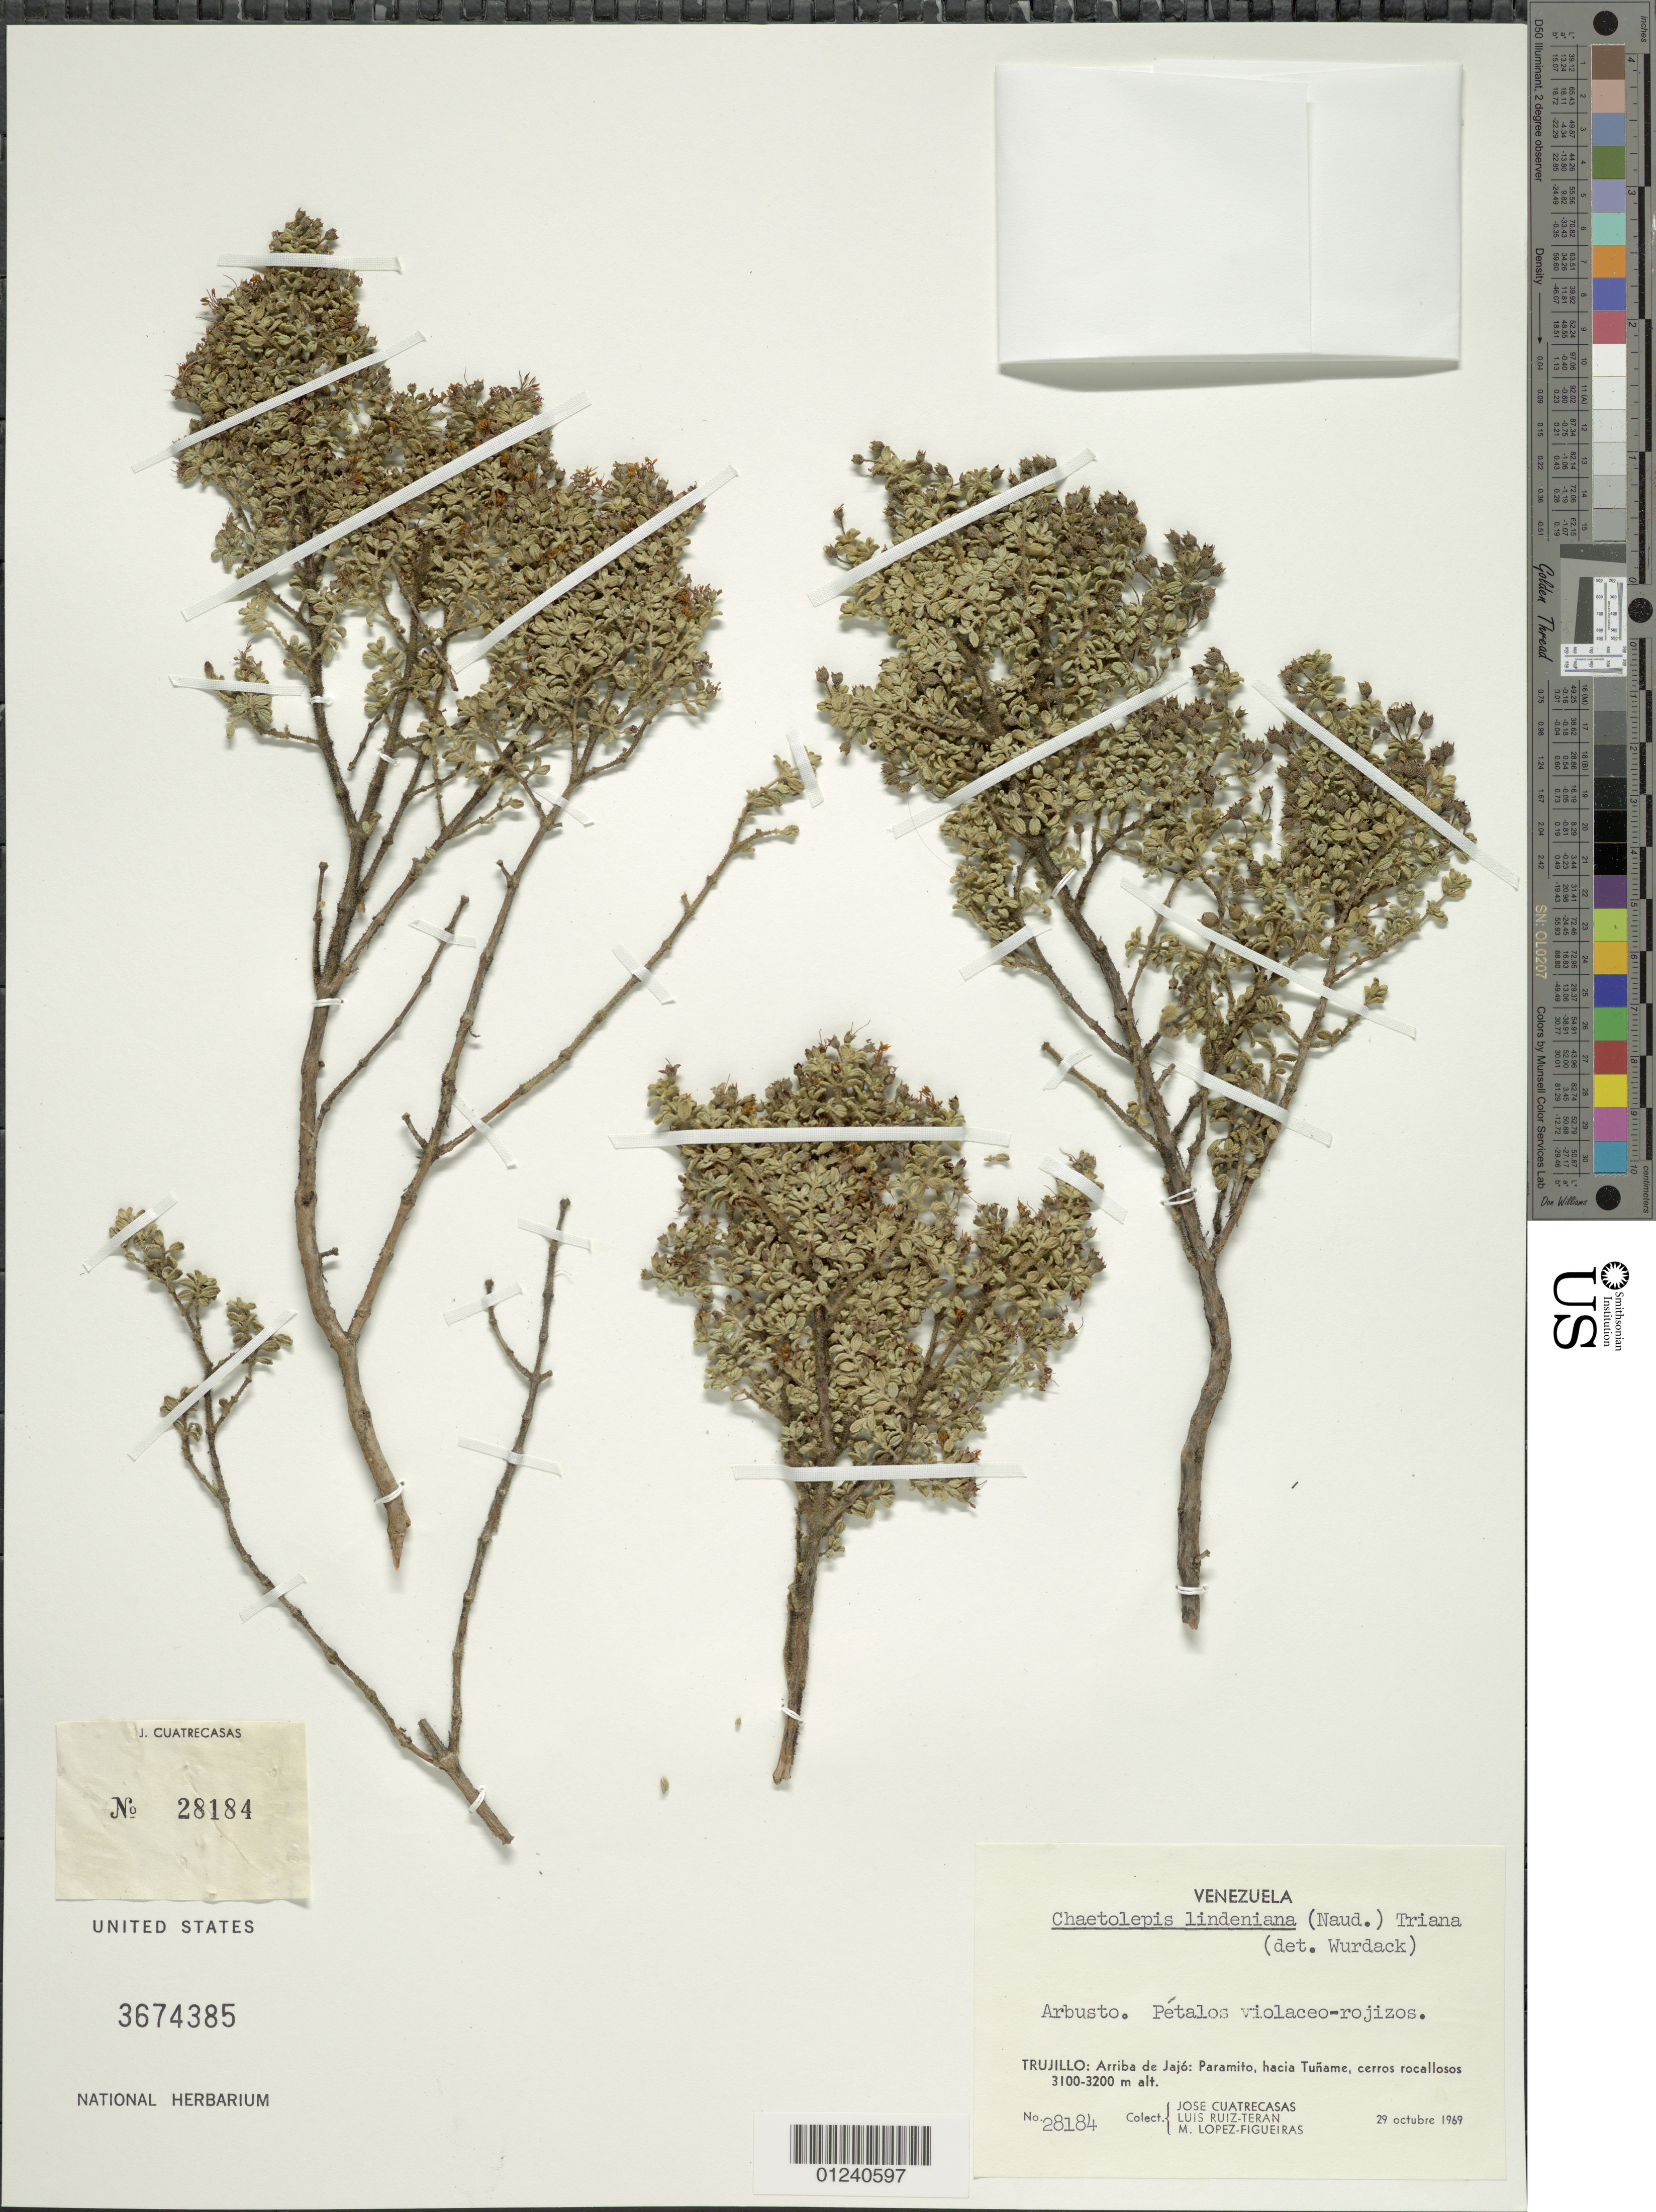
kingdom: Plantae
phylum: Tracheophyta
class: Magnoliopsida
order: Myrtales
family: Melastomataceae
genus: Chaetolepis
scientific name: Chaetolepis lindeniana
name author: (Naudin) Triana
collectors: J. Cuatrecasas, L. E. Ruíz-Terán & M. López Figueiras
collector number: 28184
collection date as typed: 29 Oct 1969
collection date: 1969-10-29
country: Venezuela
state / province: Trujillo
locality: Arriba de Jajó: Paramito, hacia Tuñame.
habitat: cerros rocallosos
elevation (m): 3100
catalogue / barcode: US 3674385